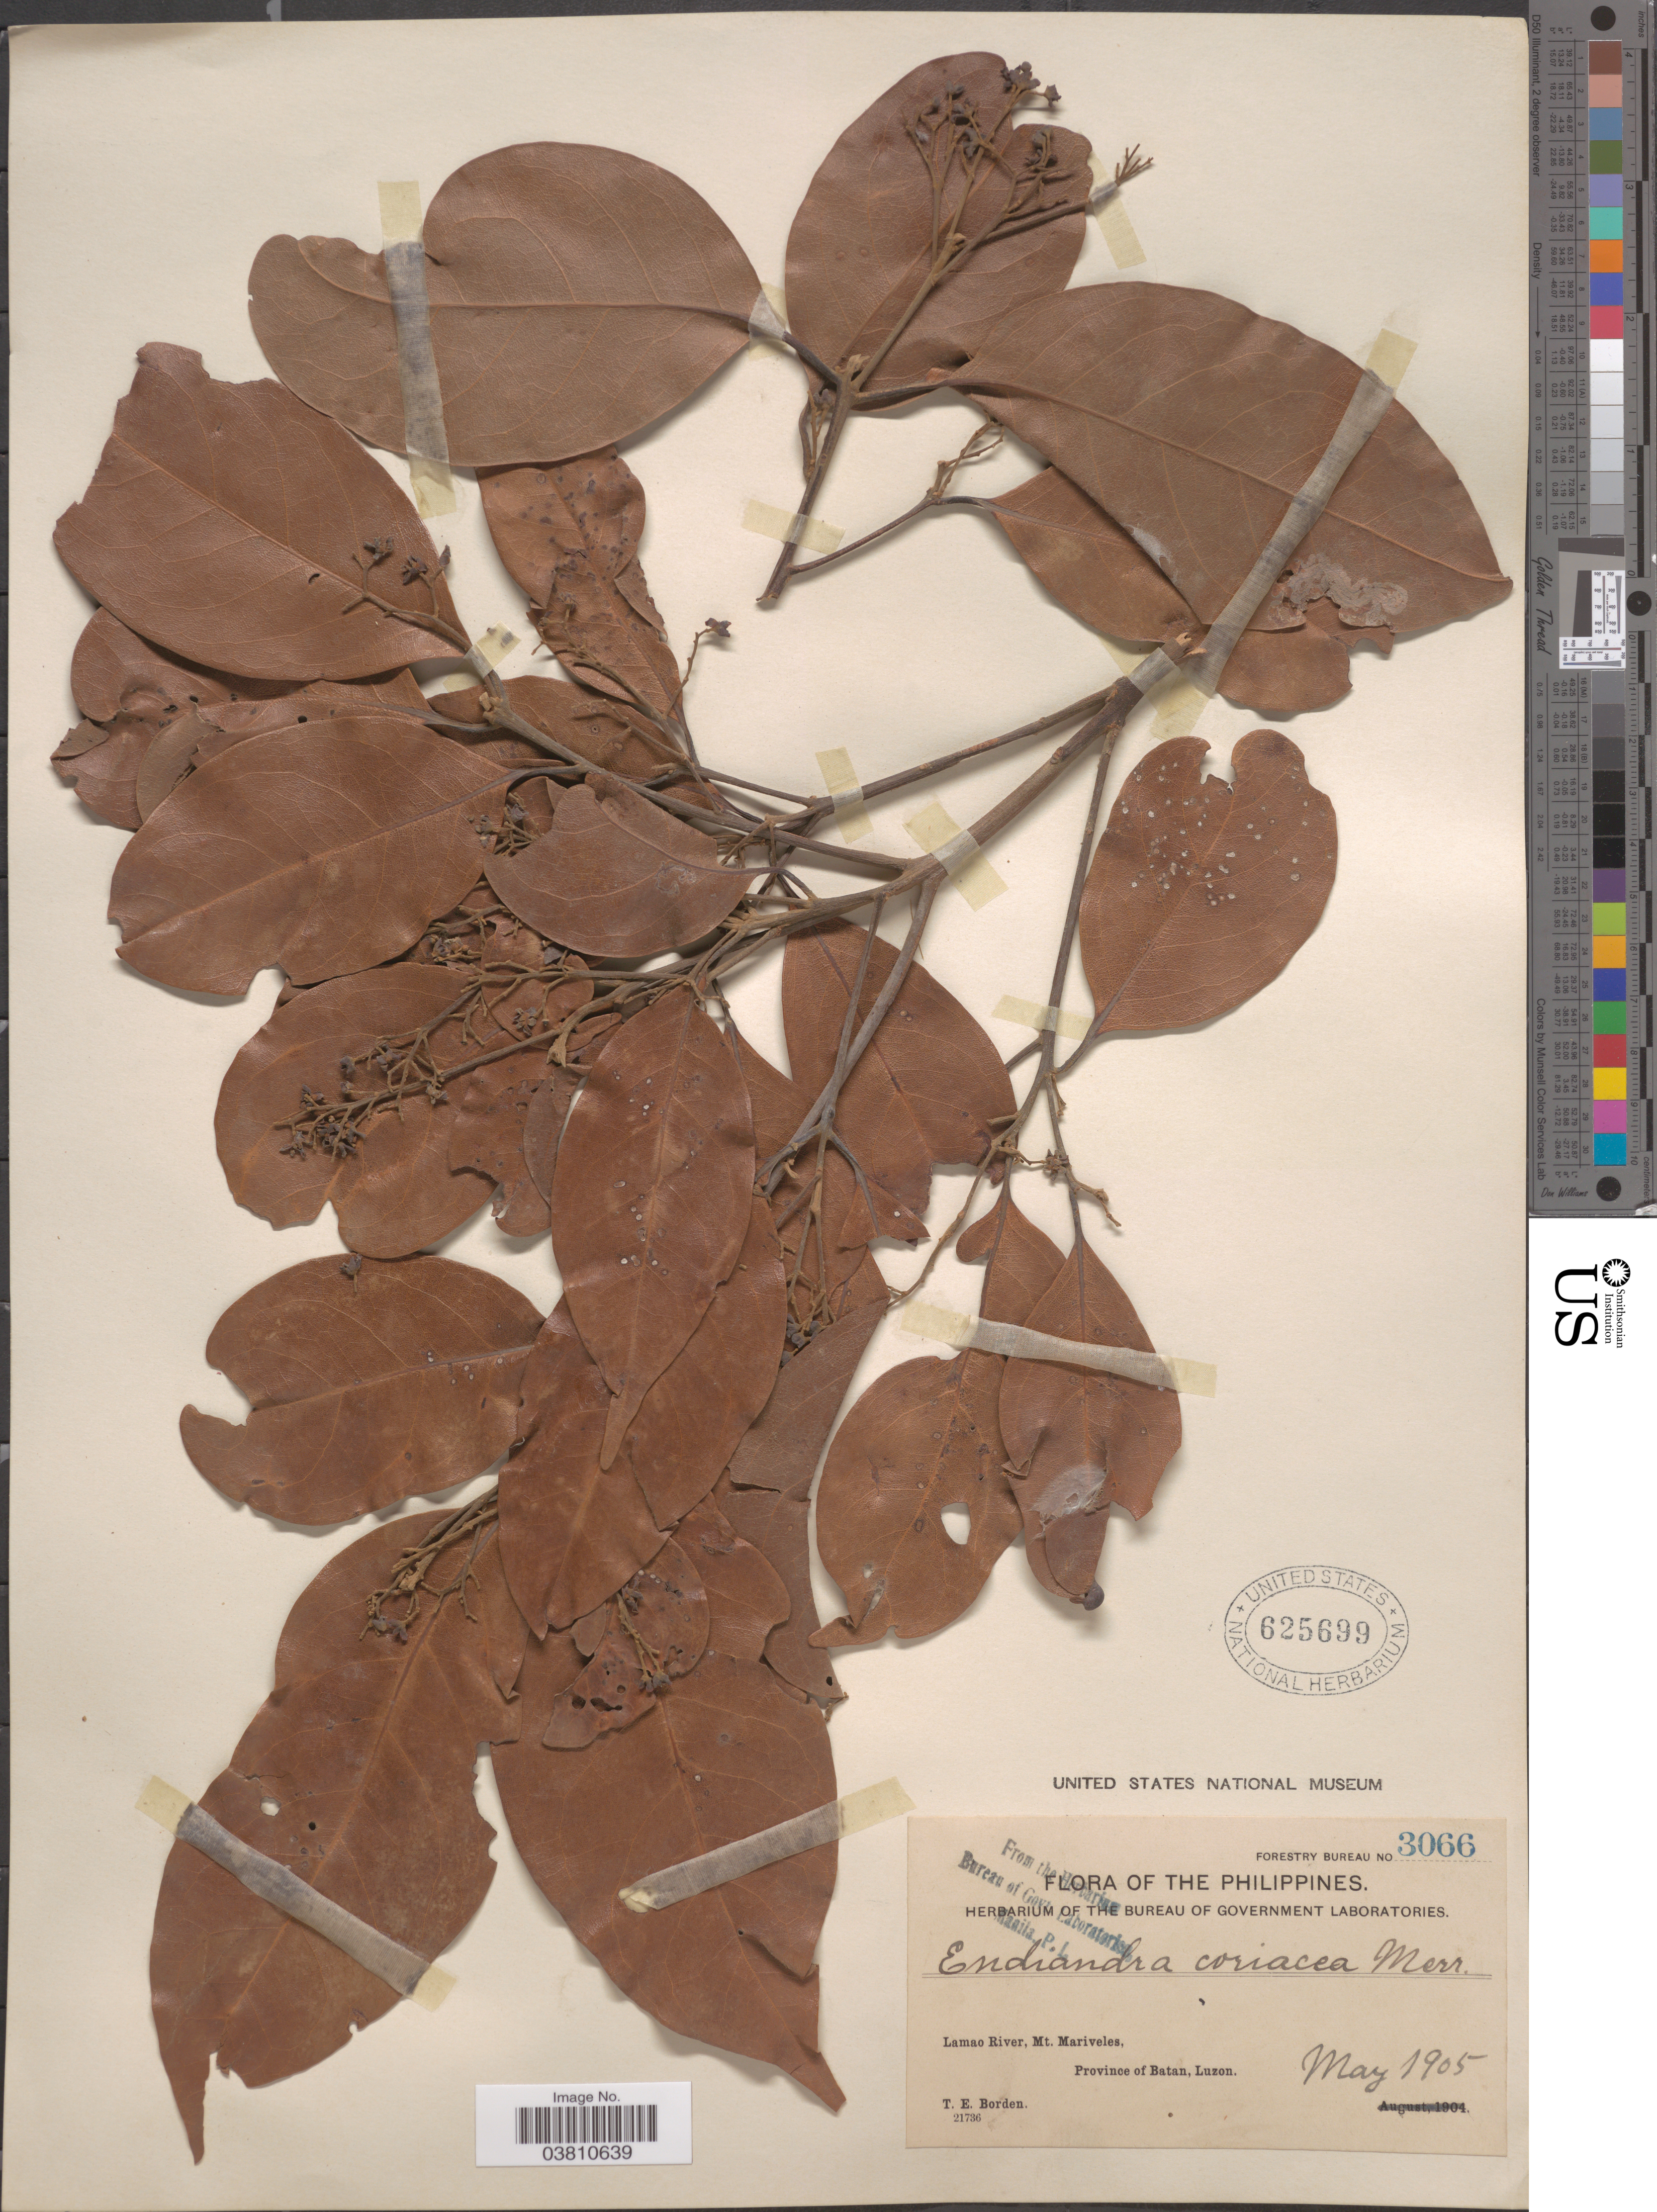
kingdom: Plantae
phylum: Tracheophyta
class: Magnoliopsida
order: Laurales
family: Lauraceae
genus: Endiandra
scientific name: Endiandra coriacea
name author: Merr.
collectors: T. E. Borden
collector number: Forestry Bureau 3066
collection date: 1905-05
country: Philippines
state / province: Cagayan Valley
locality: Lamao River, Mt. Mariveles. Luzon.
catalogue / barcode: US 625699